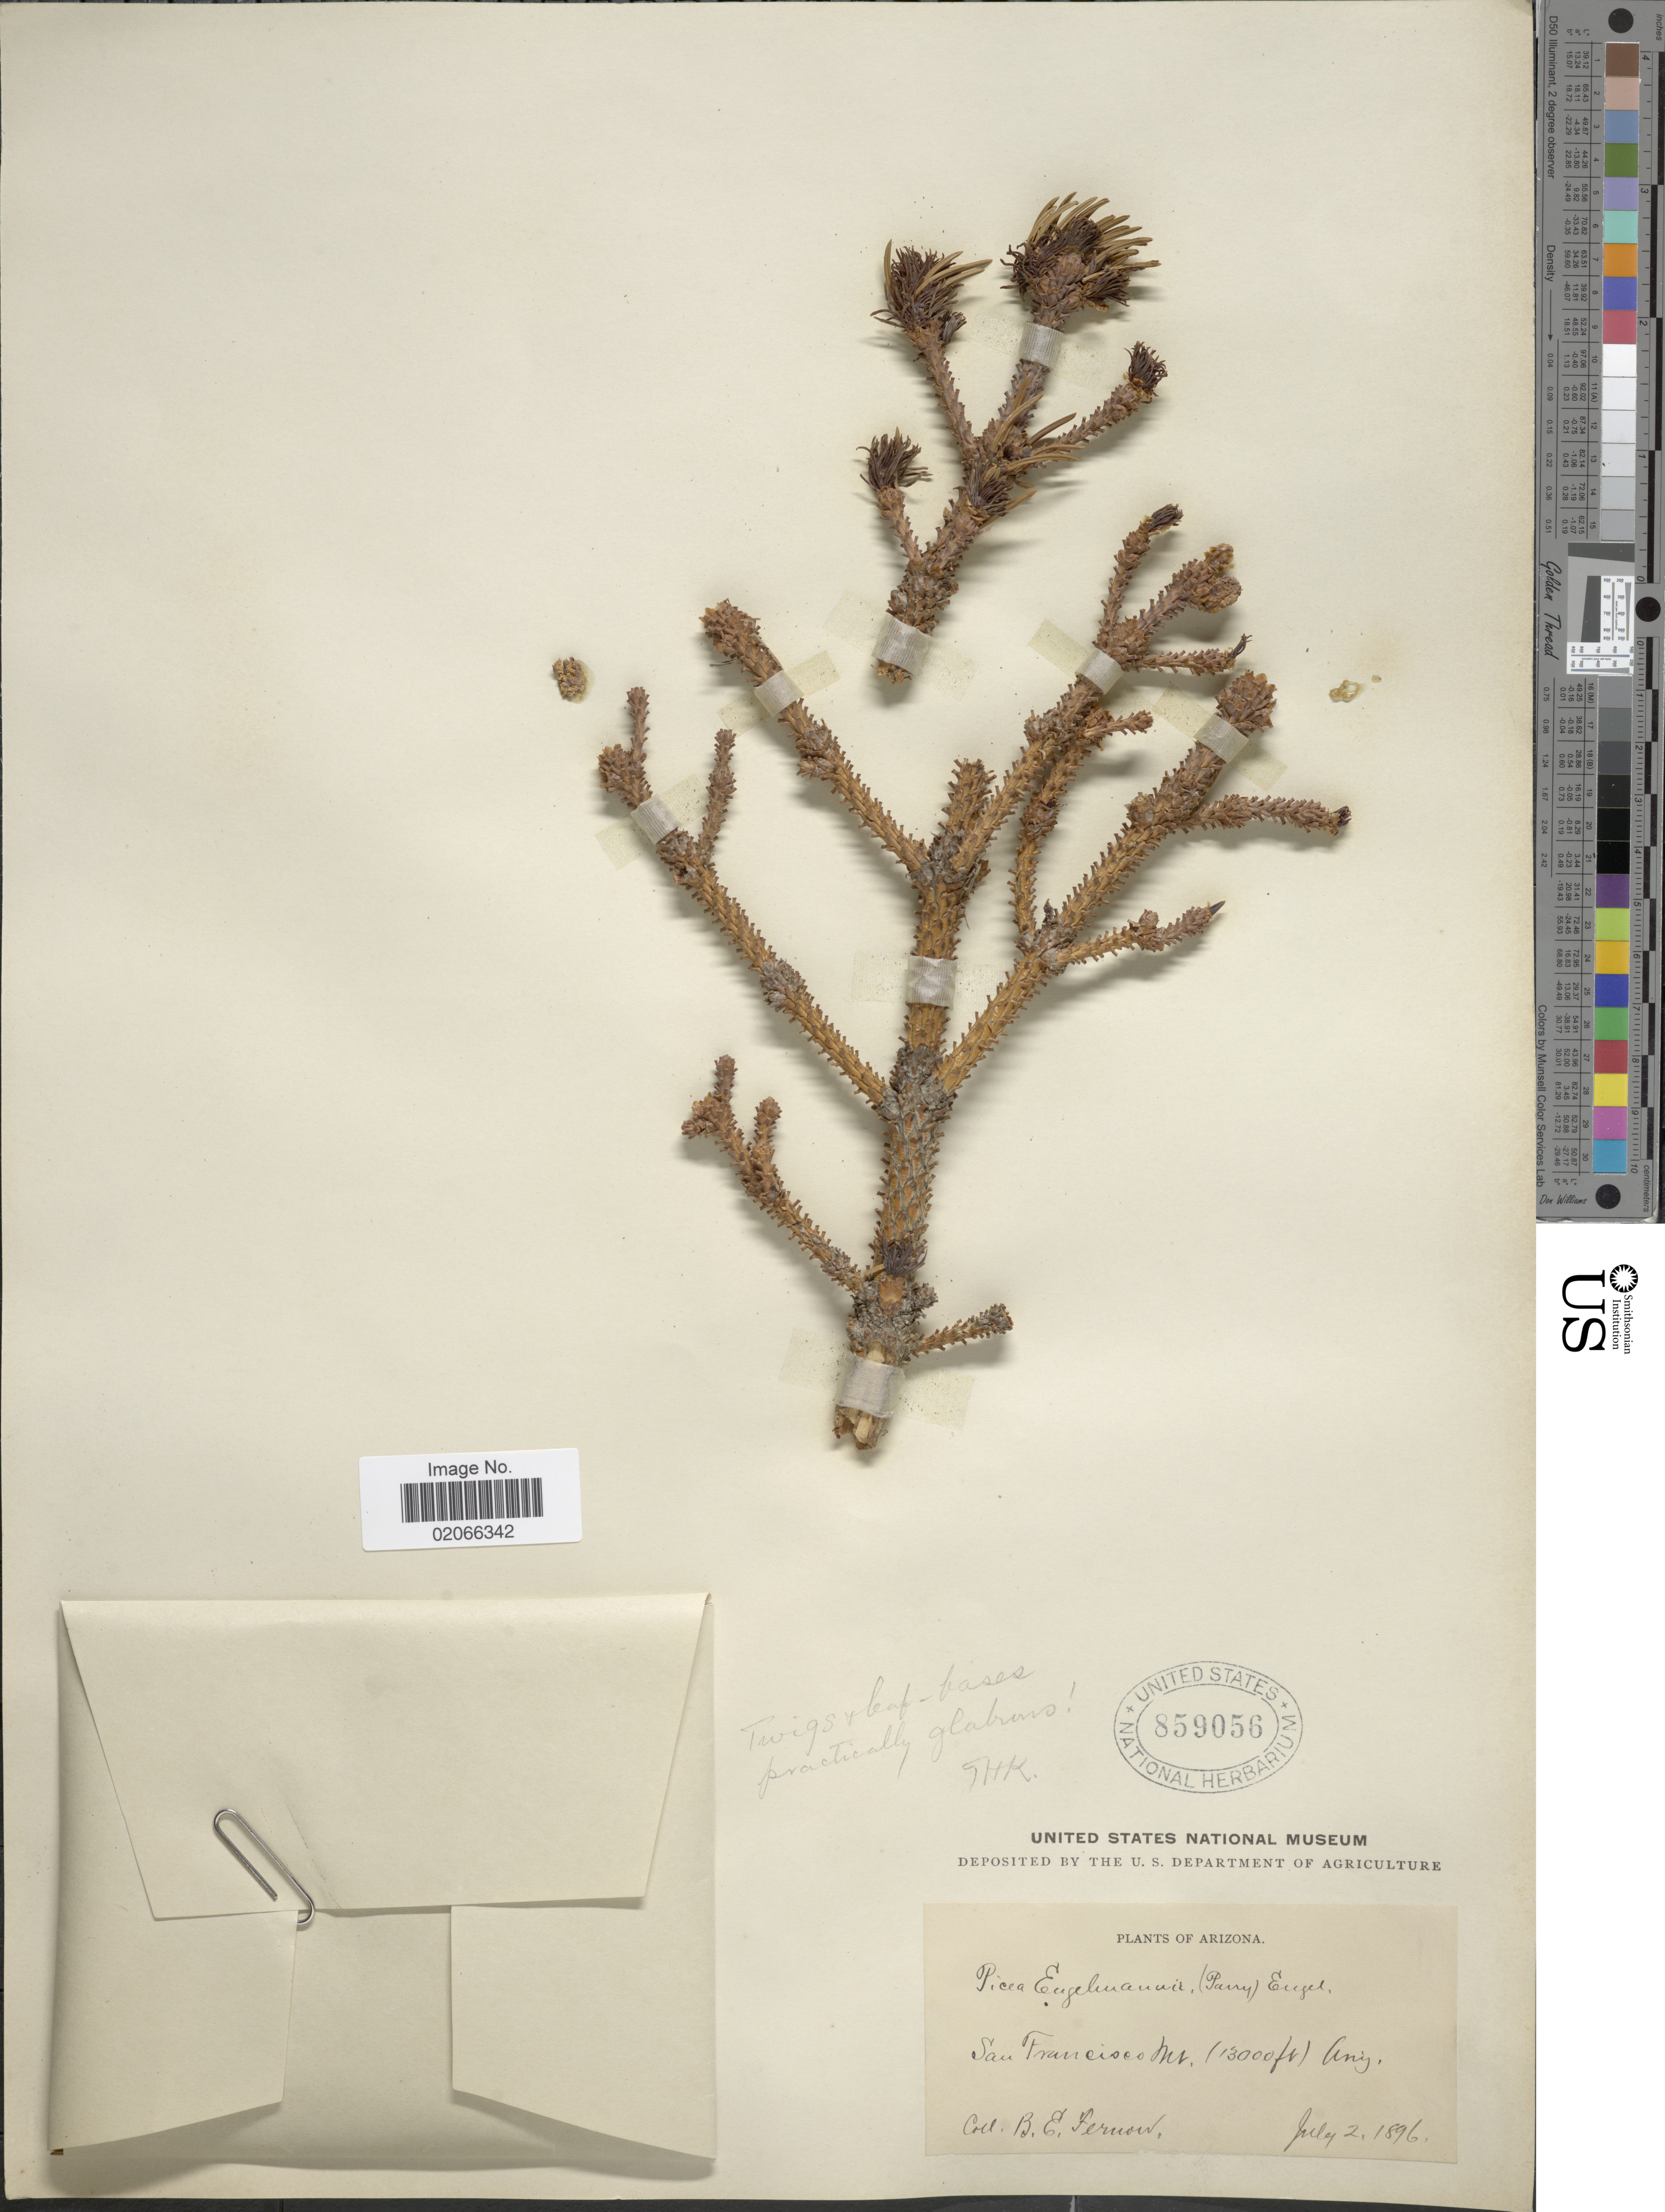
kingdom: Plantae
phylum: Tracheophyta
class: Pinopsida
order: Pinales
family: Pinaceae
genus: Picea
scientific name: Picea engelmannii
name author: Parry ex Engelm.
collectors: B. Fernow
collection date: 1896-07-02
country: United States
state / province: Arizona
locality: San Francisco Mt.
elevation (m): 3962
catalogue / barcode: US 859056